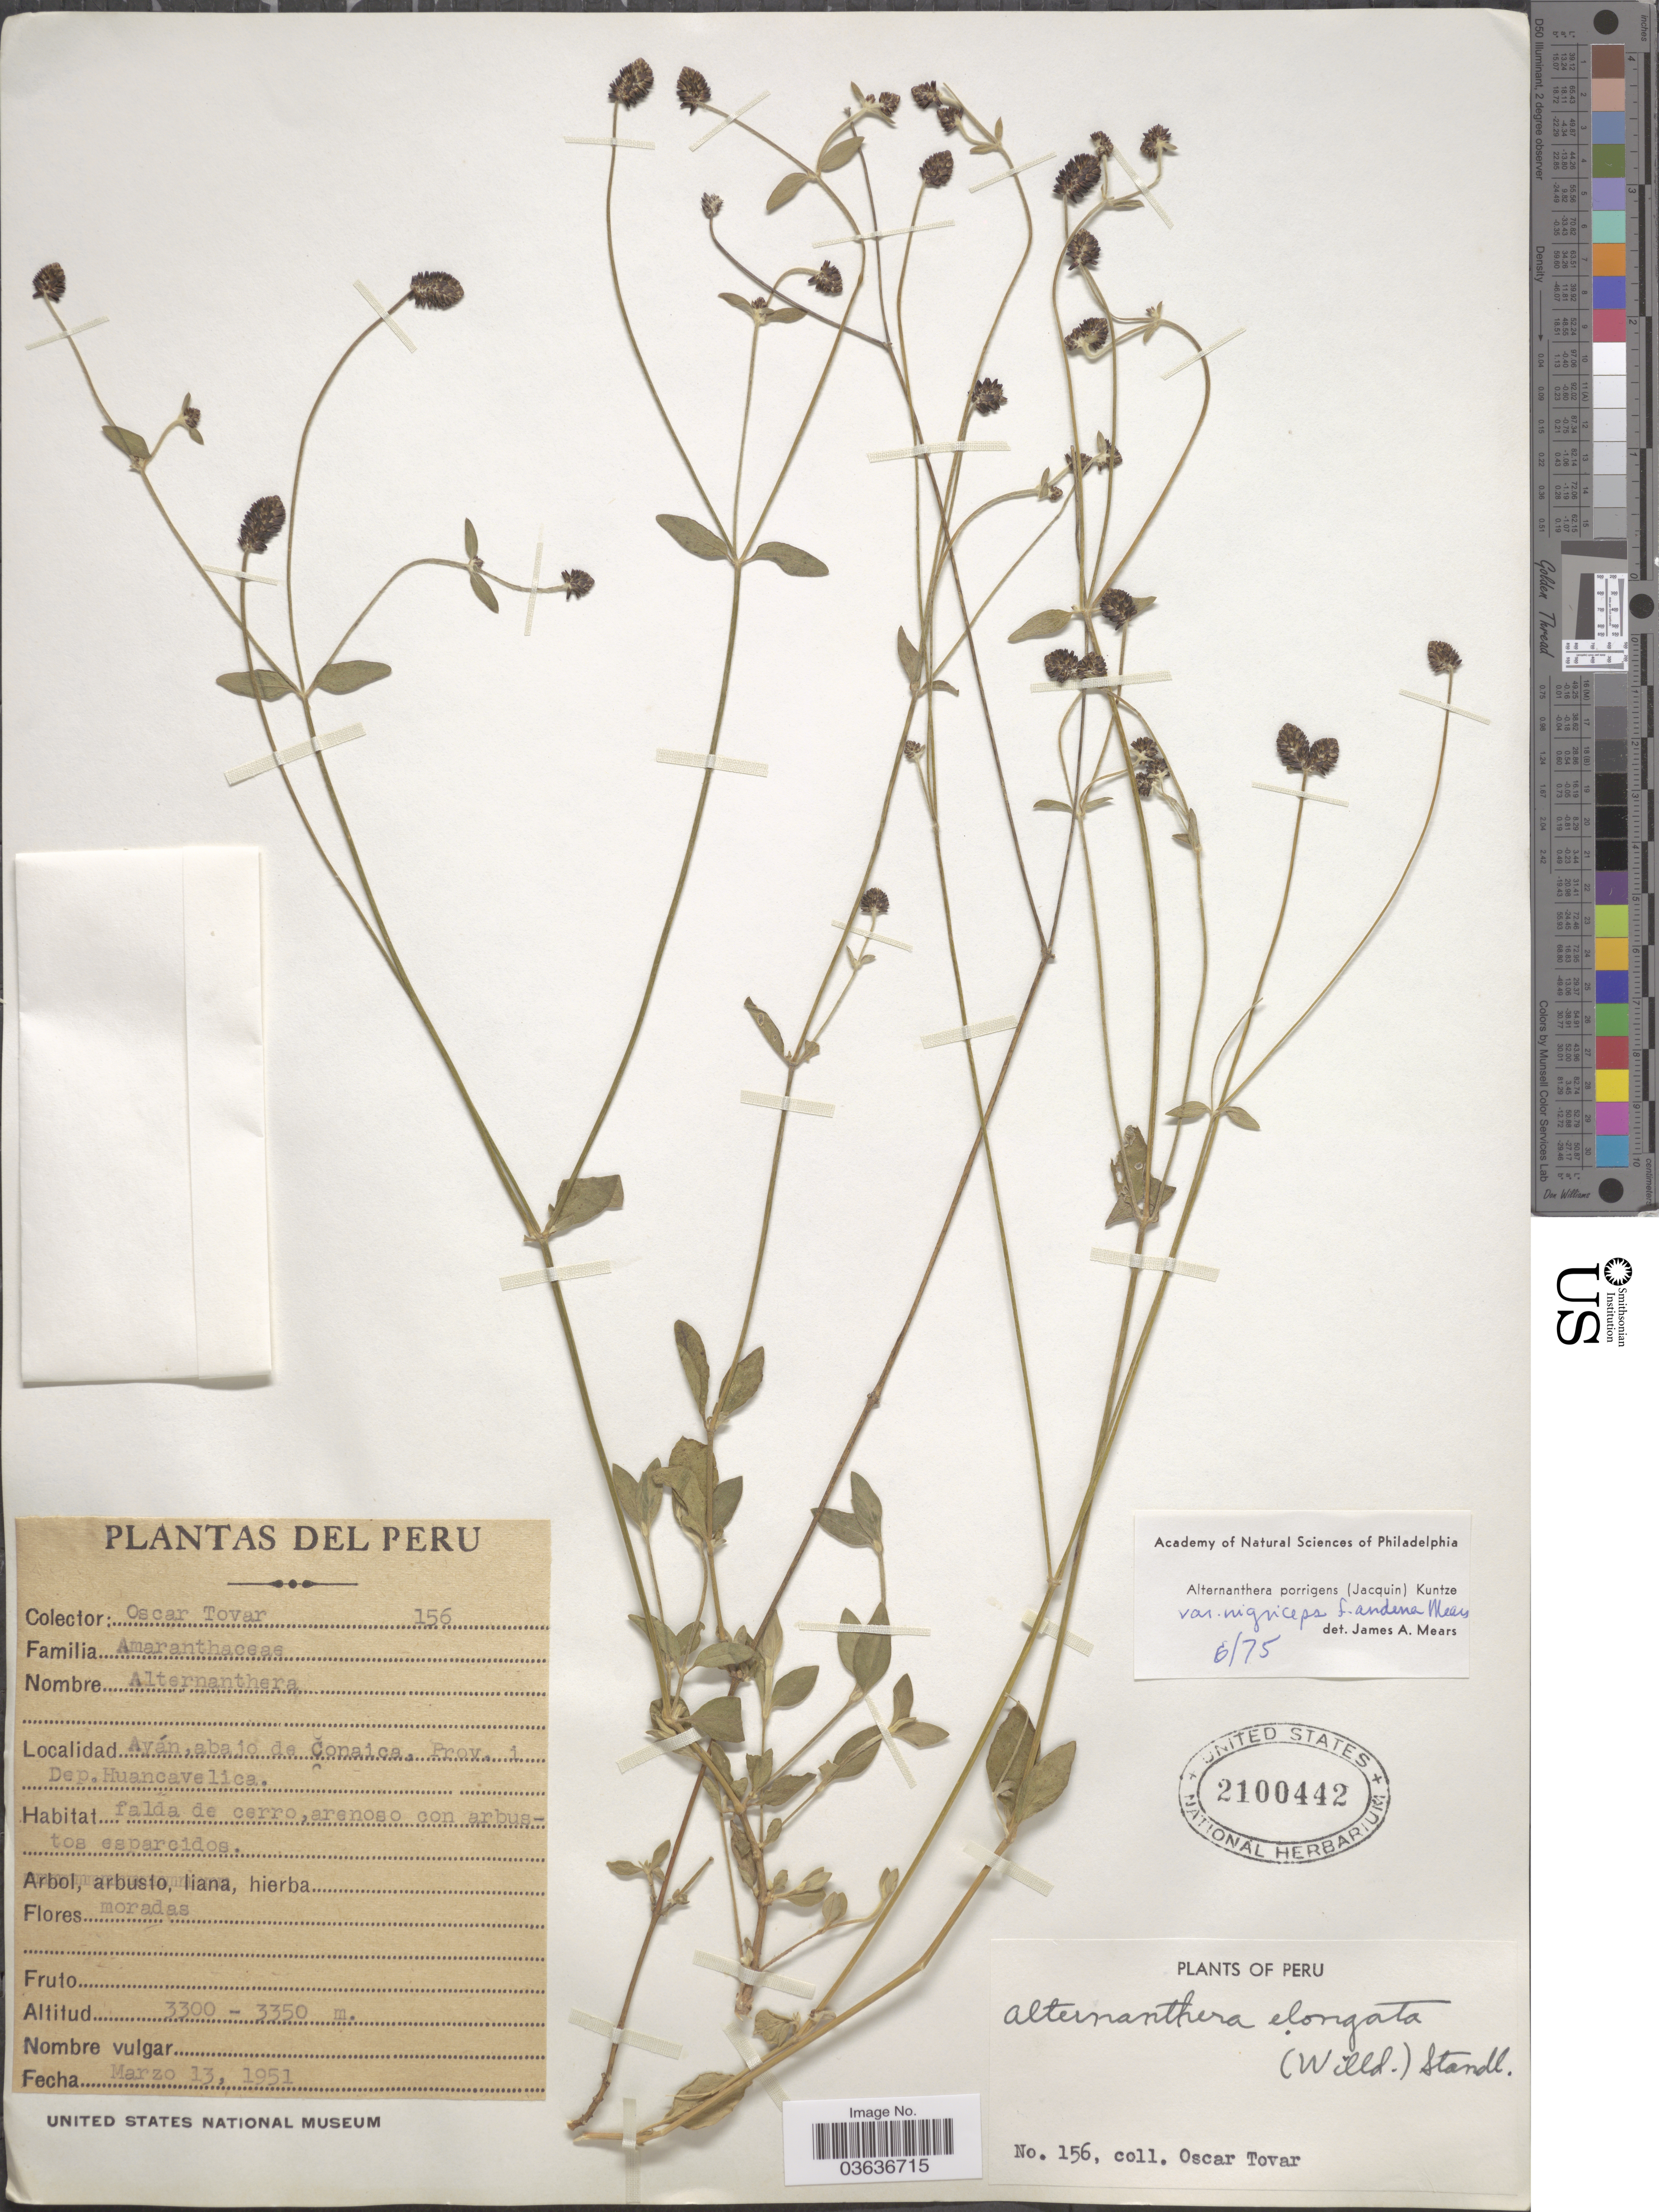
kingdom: Plantae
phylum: Tracheophyta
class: Magnoliopsida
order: Caryophyllales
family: Amaranthaceae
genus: Alternanthera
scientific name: Alternanthera porrigens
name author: (Jacq.) Kuntze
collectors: Ó. Tovar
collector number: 156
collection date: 1951-03-13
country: Peru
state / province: Huancavelica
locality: Ayán, abajo de Conaica, Prov. i Dep. Huancavelica.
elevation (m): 3300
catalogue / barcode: US 2100442